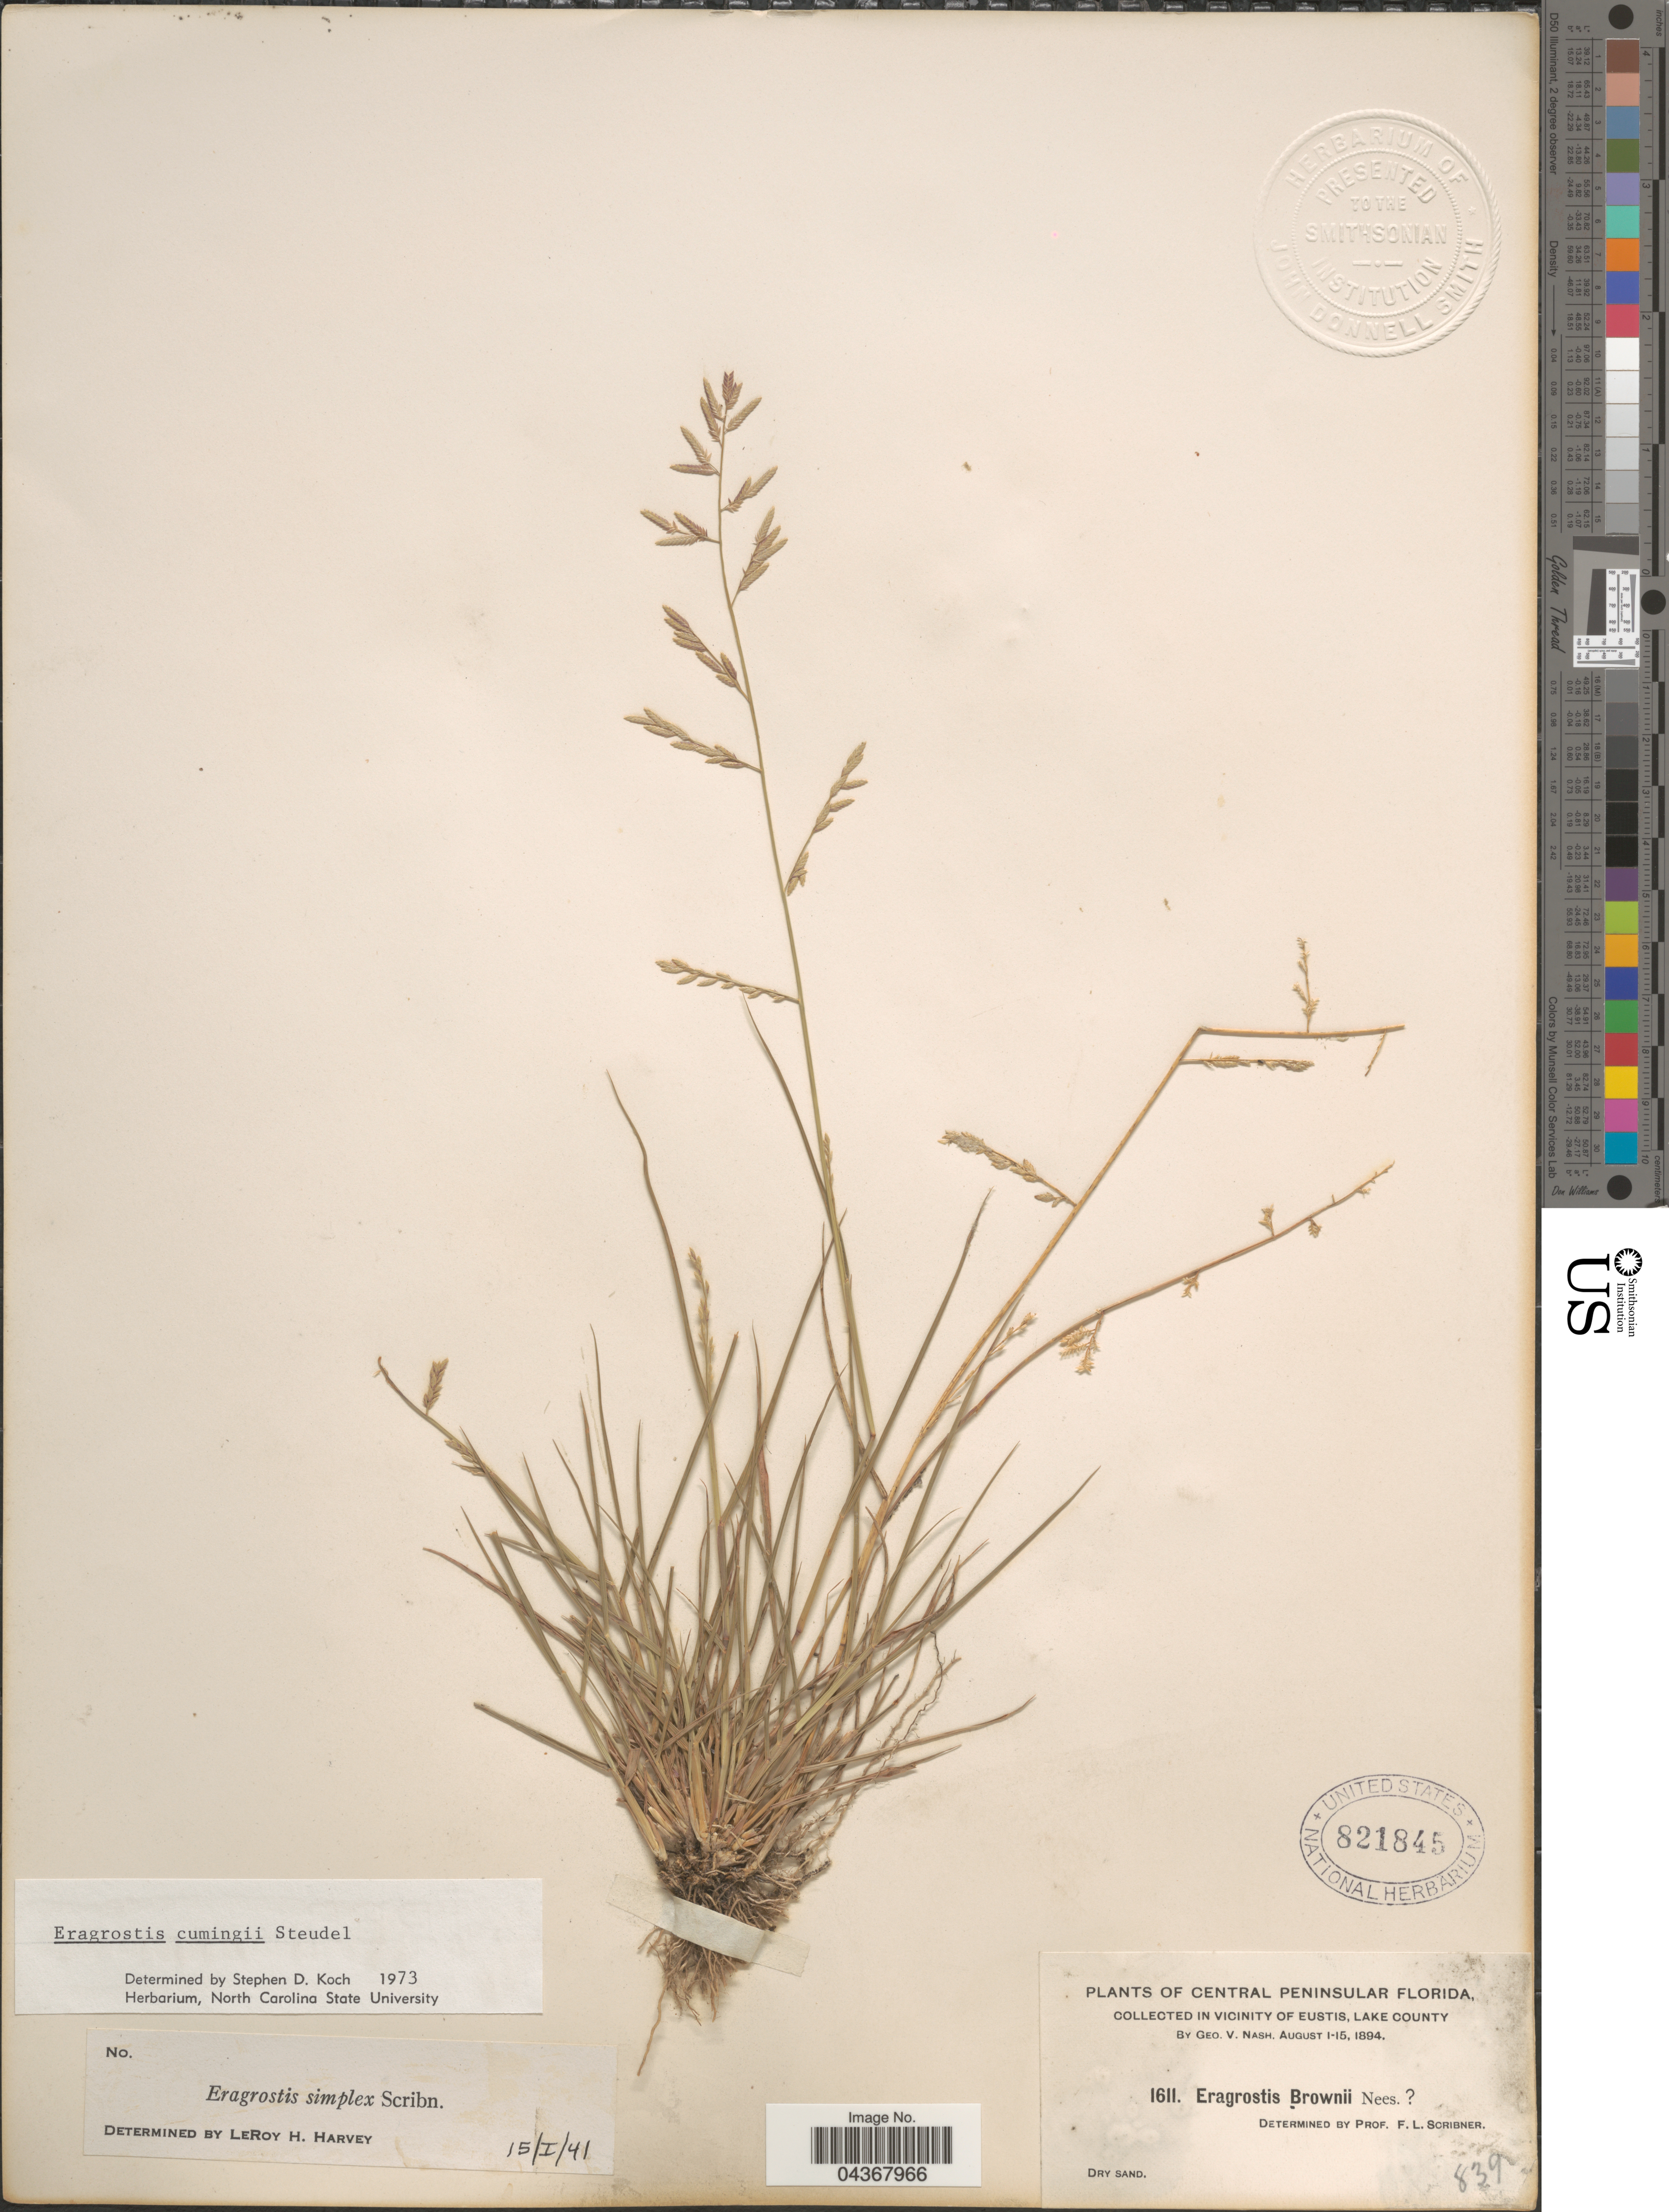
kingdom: Plantae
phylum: Tracheophyta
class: Liliopsida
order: Poales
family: Poaceae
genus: Eragrostis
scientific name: Eragrostis cumingii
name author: Steud.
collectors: G. V. Nash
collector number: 1611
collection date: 1894-08-01/1894-08-15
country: United States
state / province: Florida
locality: Central Peninsular Florida. In vicinity of Eustis, Lake County.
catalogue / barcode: US 821845